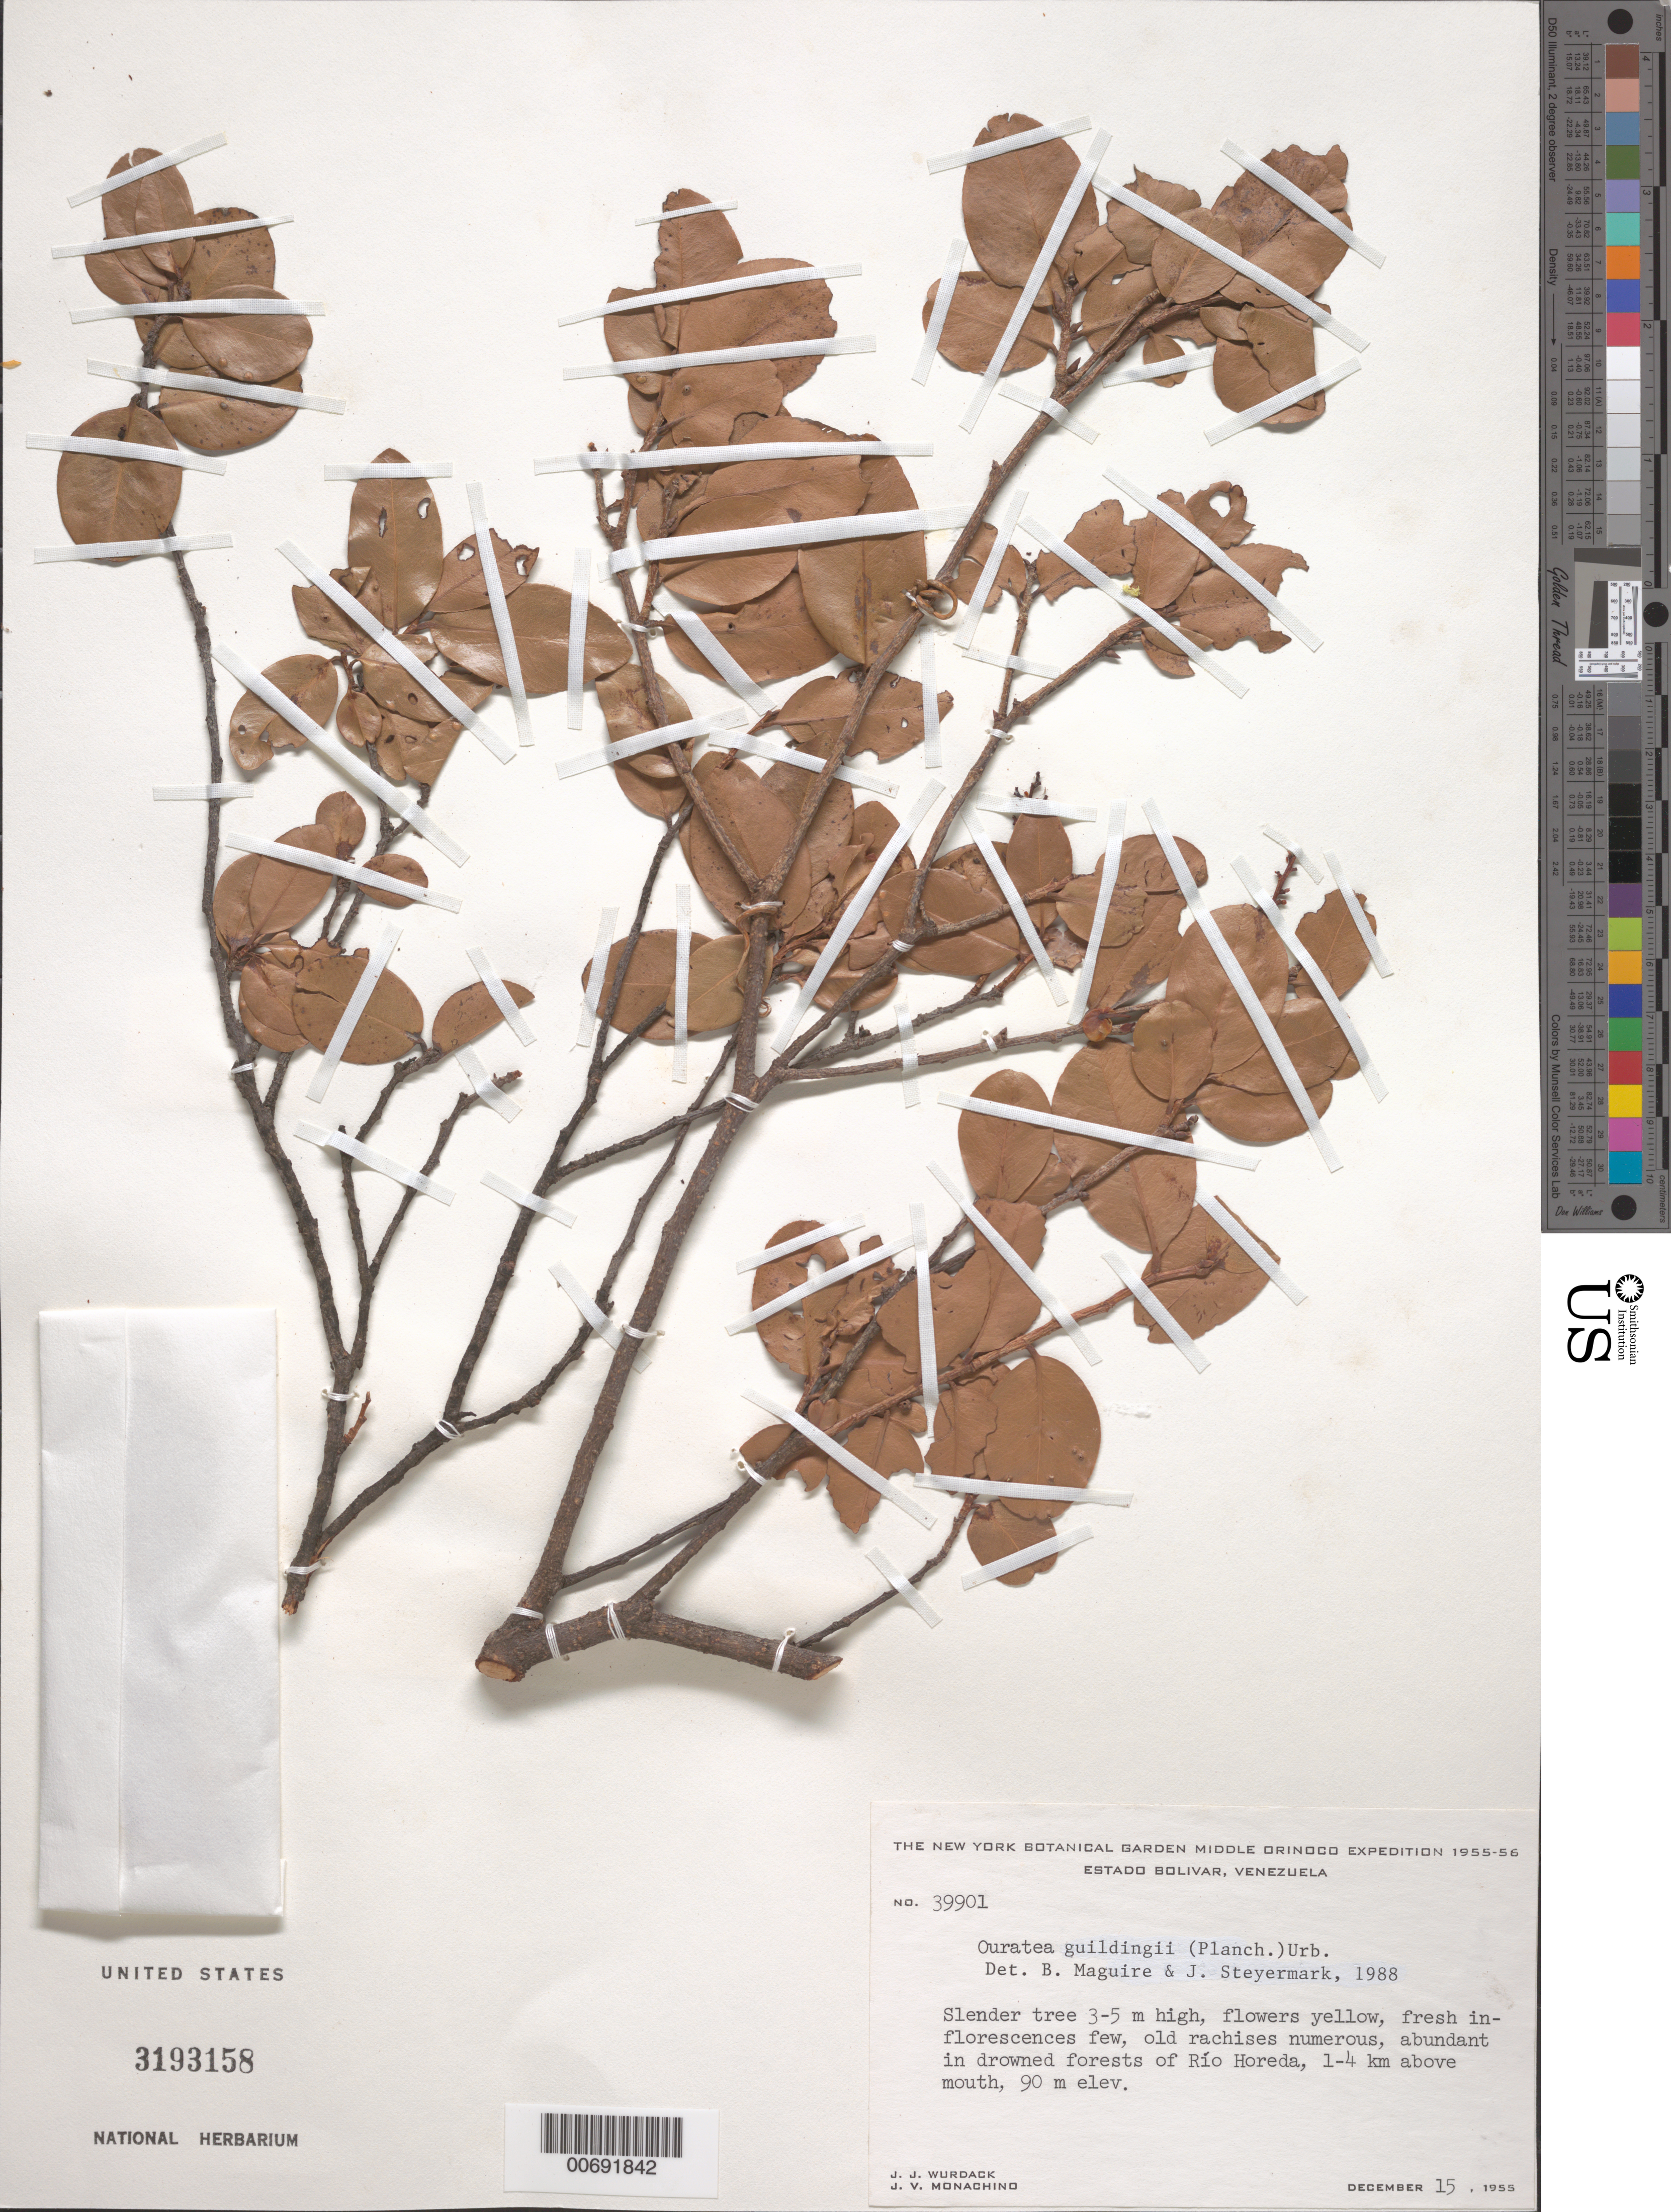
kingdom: Plantae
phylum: Tracheophyta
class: Magnoliopsida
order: Malpighiales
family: Ochnaceae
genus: Ouratea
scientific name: Ouratea guildingii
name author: (Planch.) Urb.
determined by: Steyermark, J. A.; Maguire, B.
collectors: J. J. Wurdack & J. V. Monachino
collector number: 39901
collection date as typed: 15-Dec-55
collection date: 1955-12-15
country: Venezuela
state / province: Bolívar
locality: Río Horeda, 1-4 km above mouth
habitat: Drowned forests of river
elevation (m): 90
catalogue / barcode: US 3193158